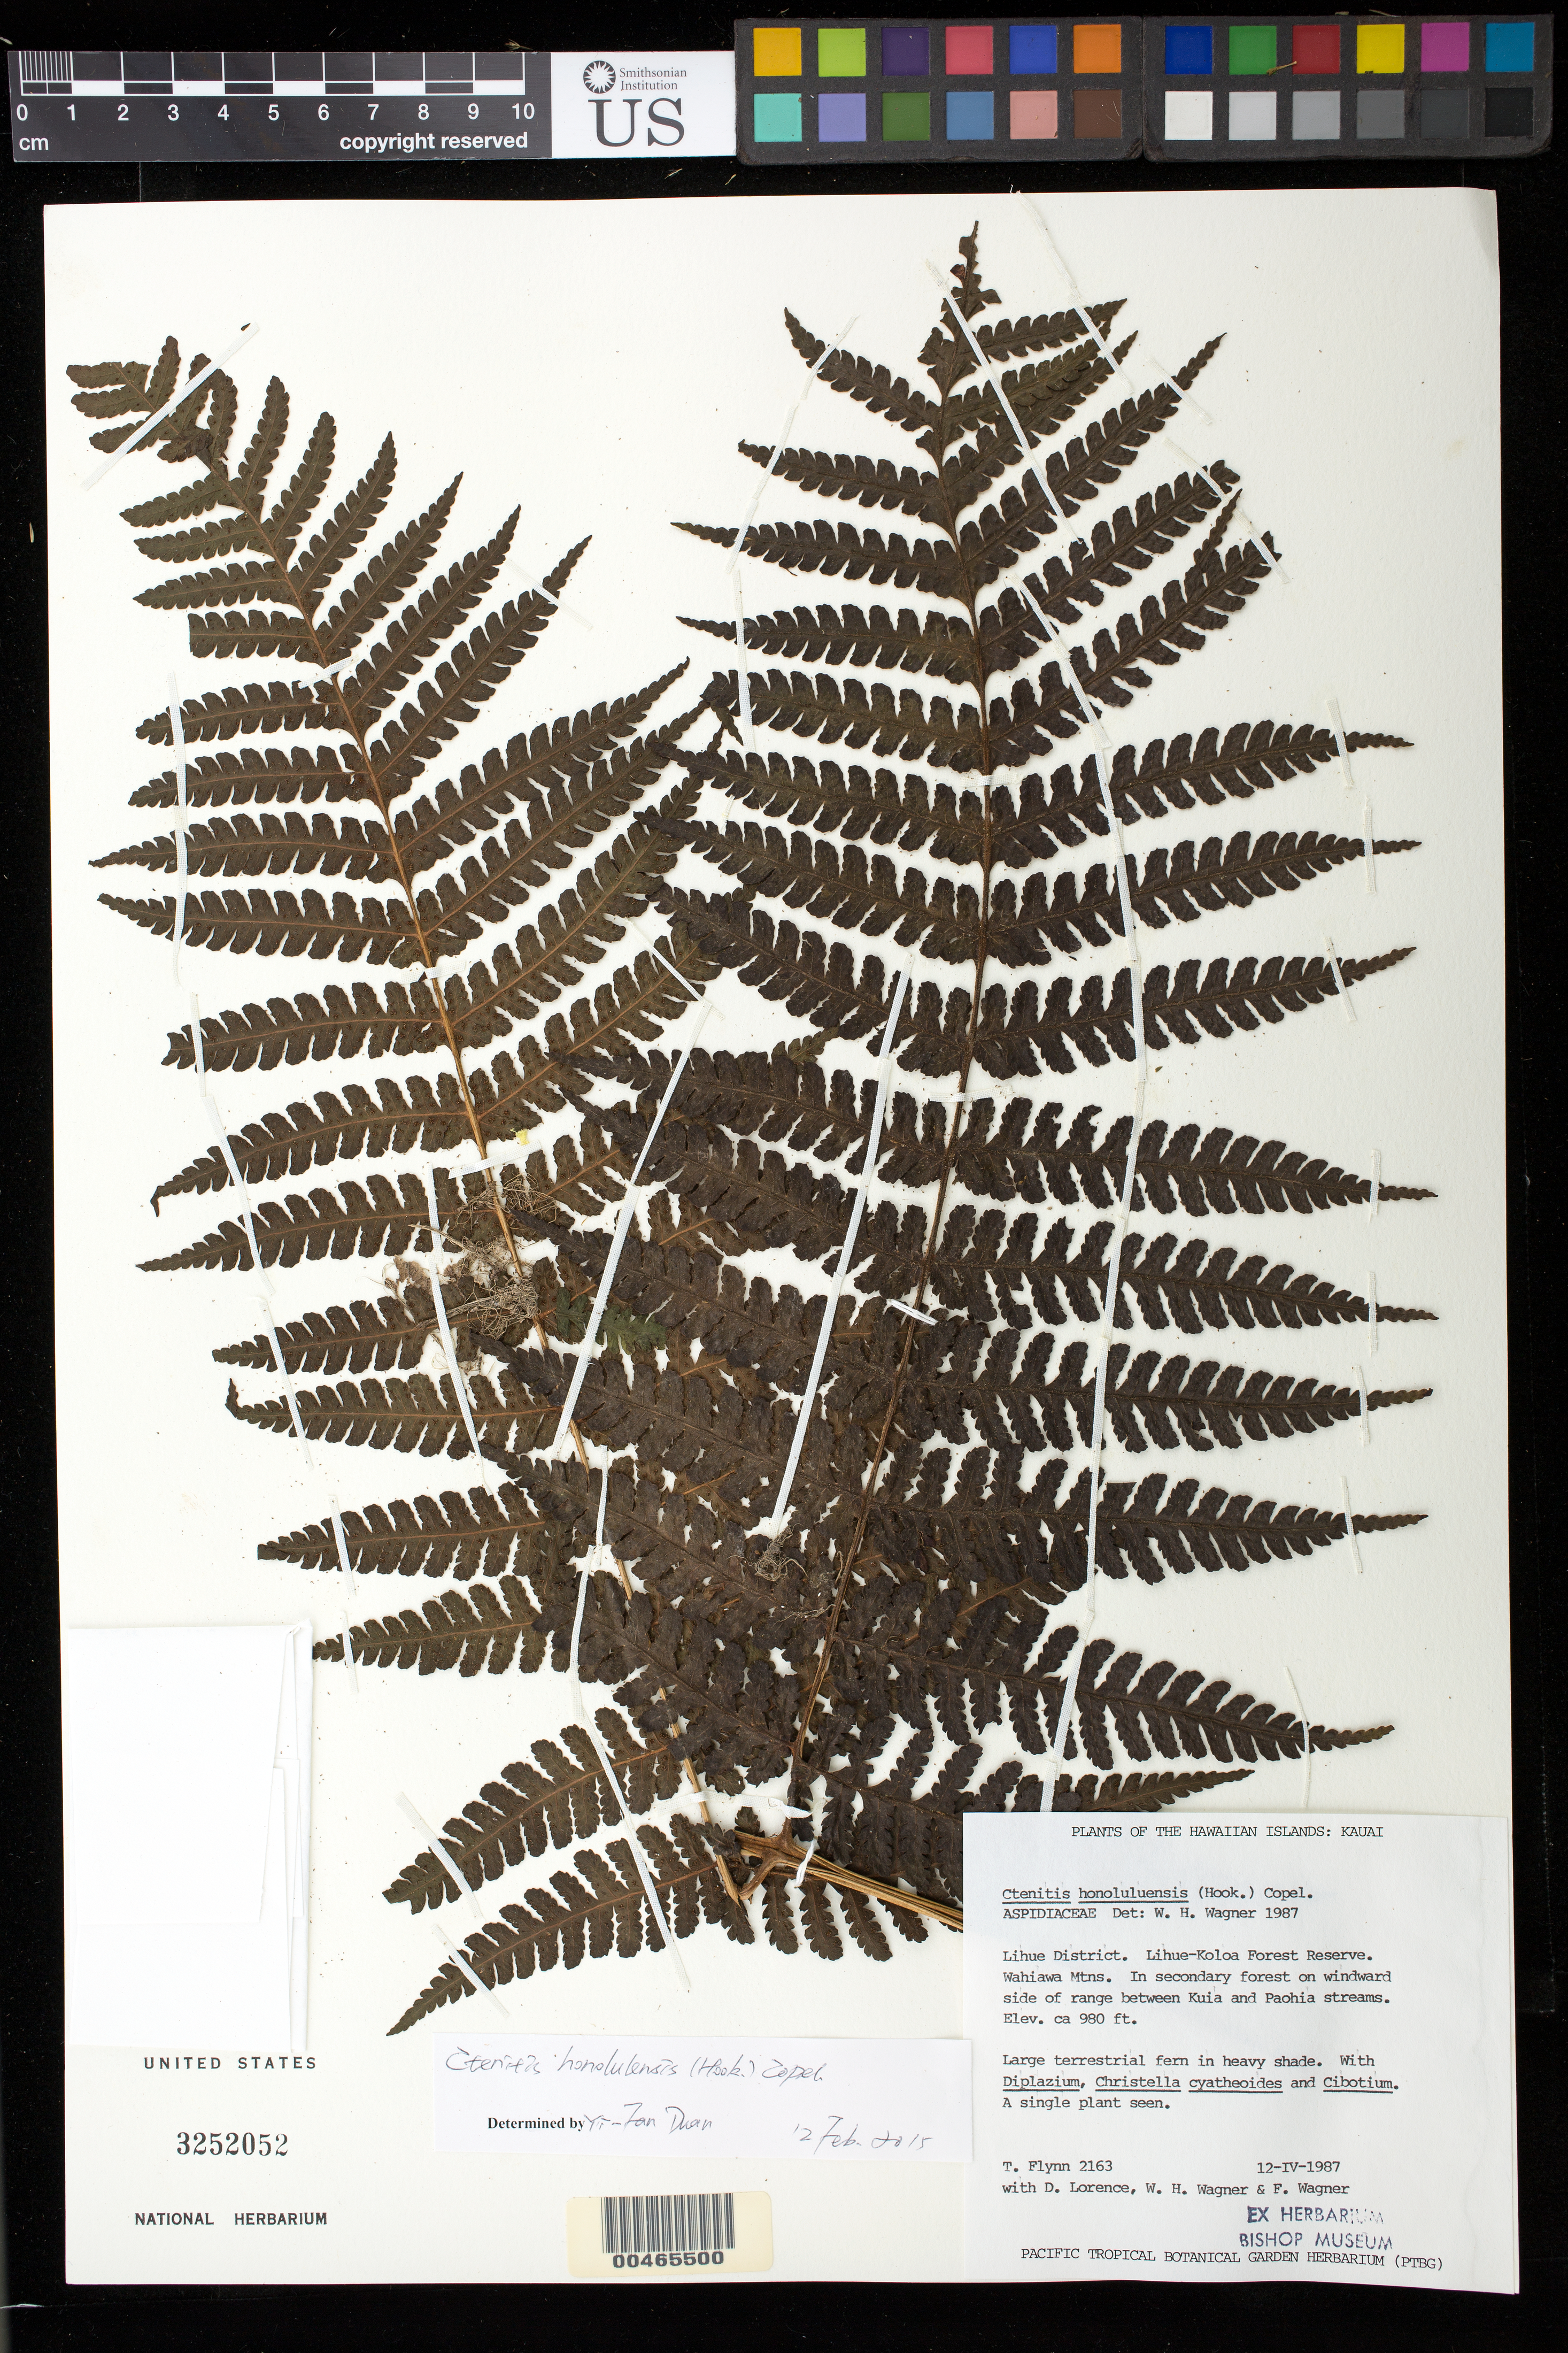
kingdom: Plantae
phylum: Tracheophyta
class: Polypodiopsida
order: Polypodiales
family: Dryopteridaceae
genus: Ctenitis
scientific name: Ctenitis honoluluensis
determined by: Wagner, W. L., (BOT), Smithsonian Institution - National Museum of Natural History (UNITED STATES)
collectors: T. W. Flynn, D. Lorence, W. H. Wagner & F. S. Wagner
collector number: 2163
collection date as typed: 12 Apr 1987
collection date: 1987-04-12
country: United States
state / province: Hawaii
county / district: Kauai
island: Kaua'i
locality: Lihue District, Lihue-Koloa Forest Reserve, Wahiawa Mts., in secondary forest on windward side of range between Kuia...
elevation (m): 299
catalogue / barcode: US 3252052